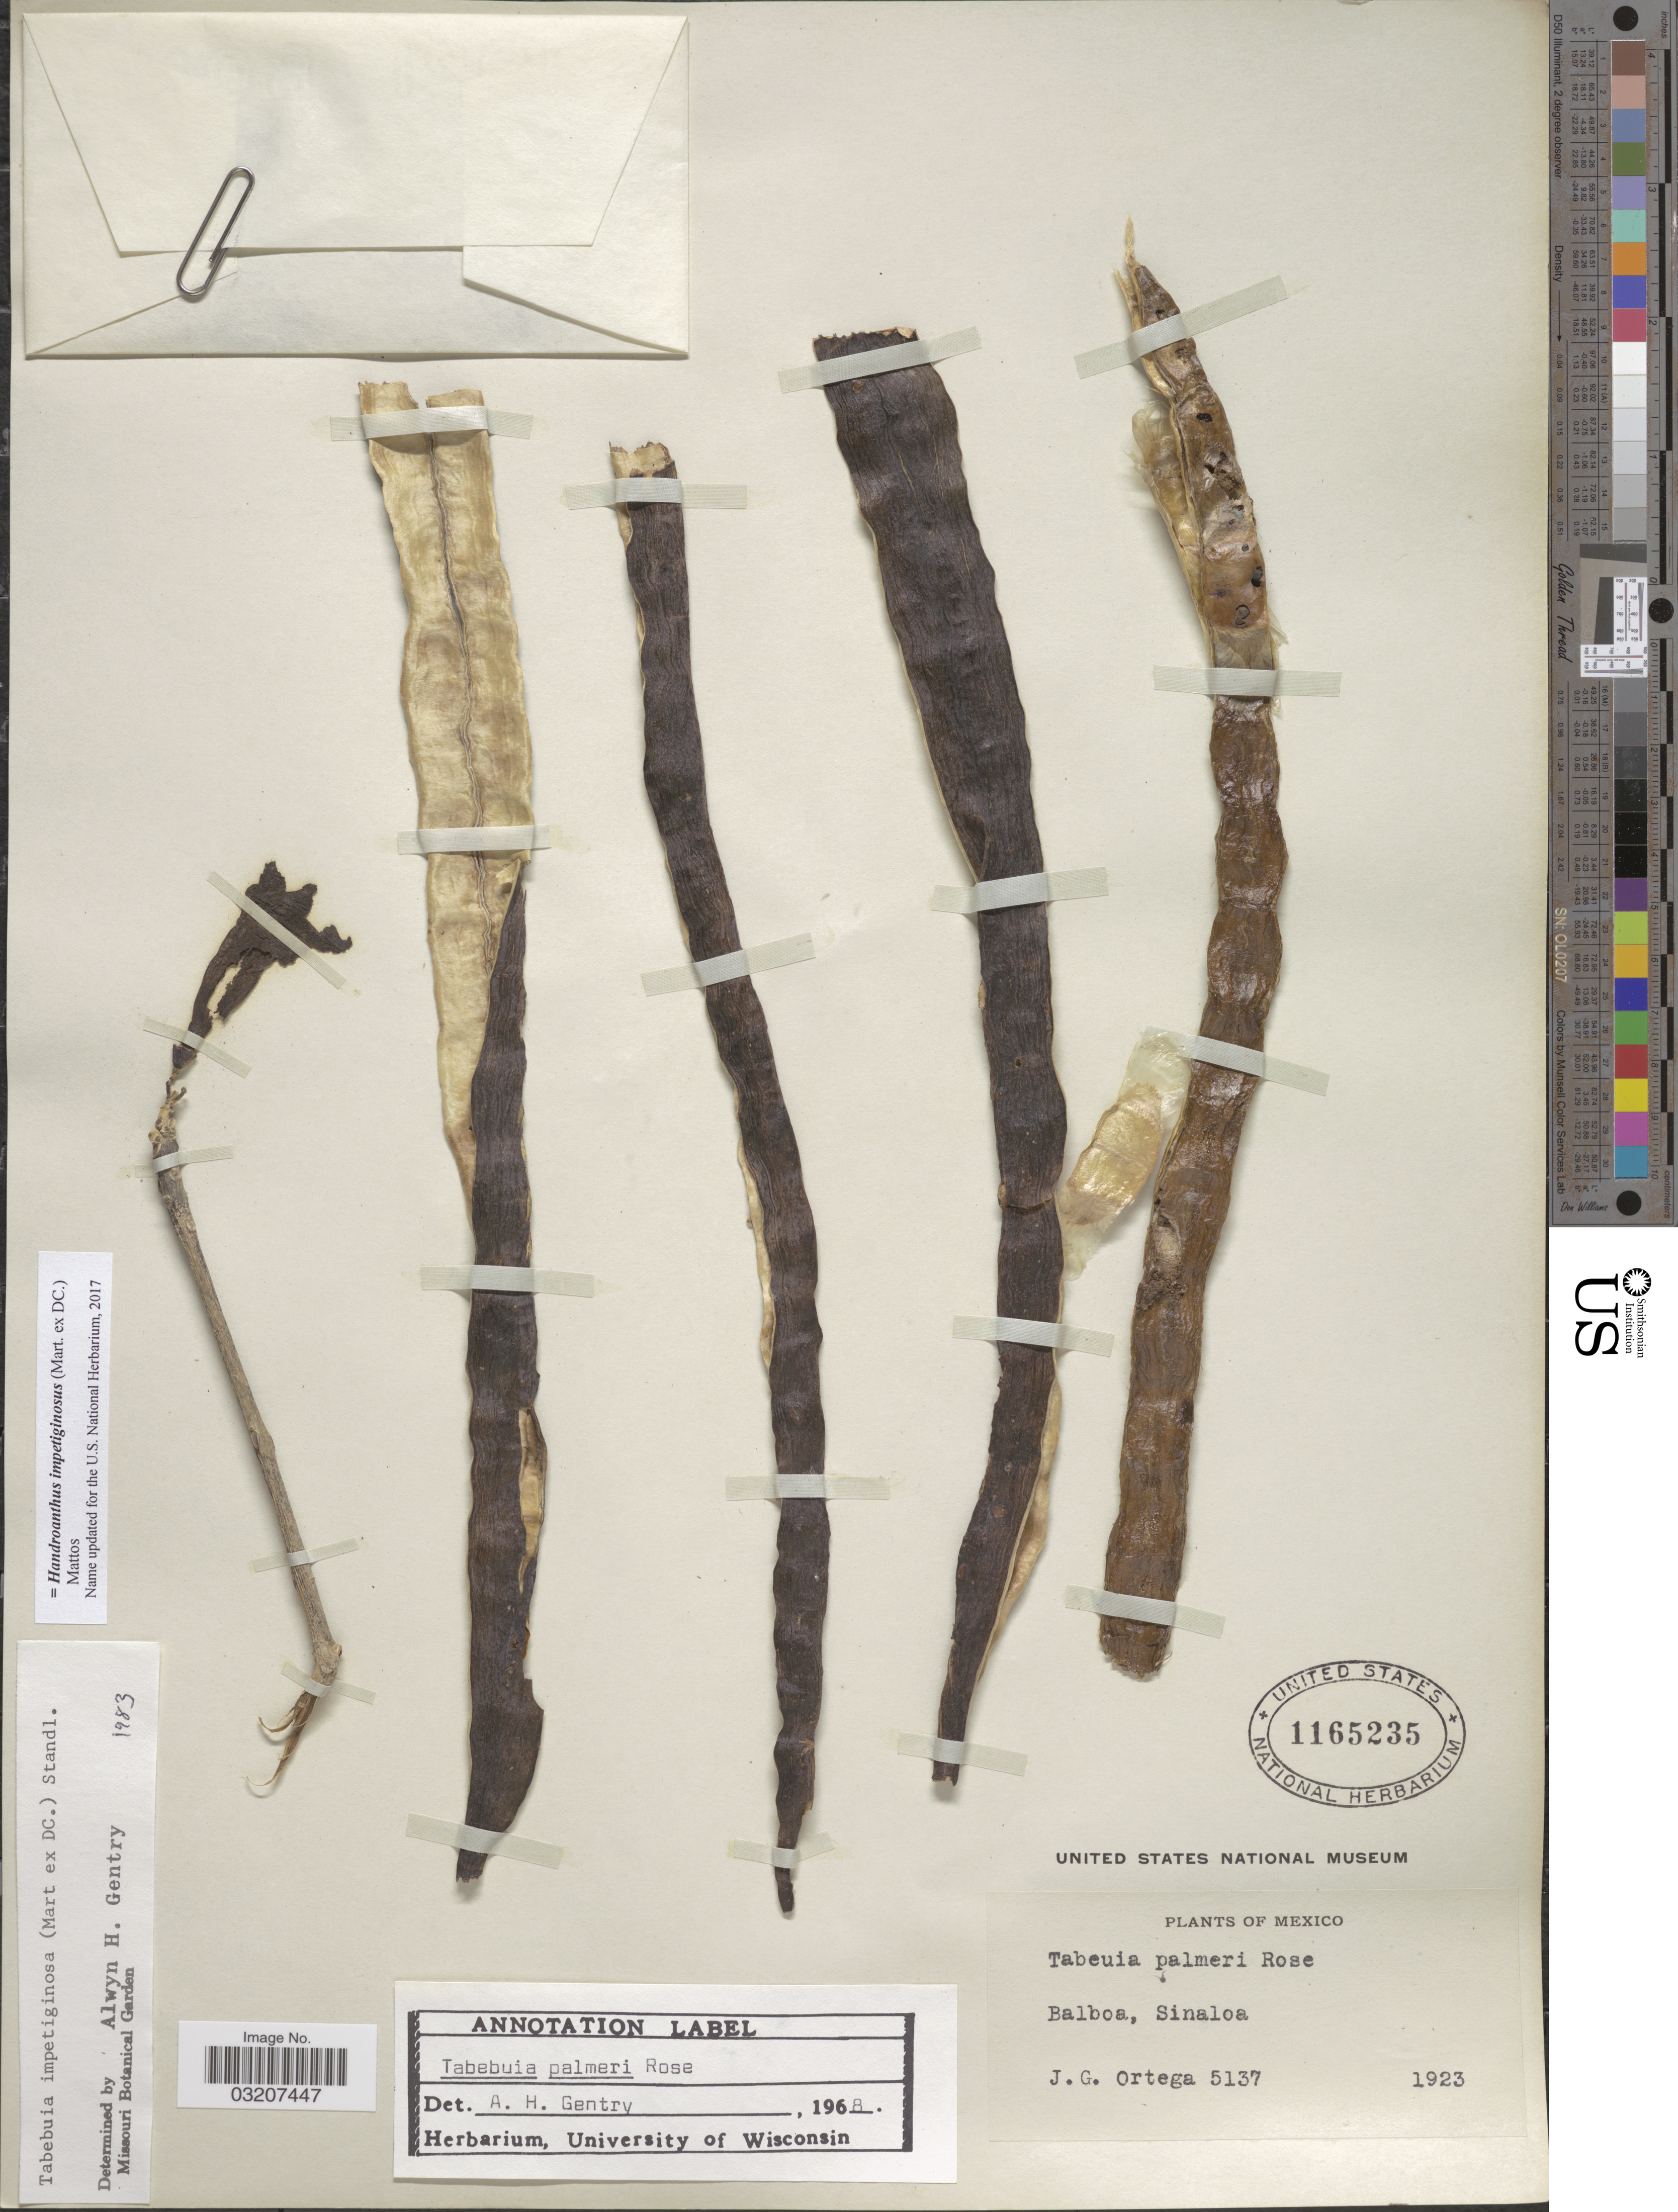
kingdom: Plantae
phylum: Tracheophyta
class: Magnoliopsida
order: Lamiales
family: Bignoniaceae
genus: Handroanthus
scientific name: Handroanthus impetiginosus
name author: (Mart. ex DC.) Mattos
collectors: J. Ortega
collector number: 5137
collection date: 1923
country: Mexico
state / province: Sinaloa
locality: Balboa.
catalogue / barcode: US 1165235